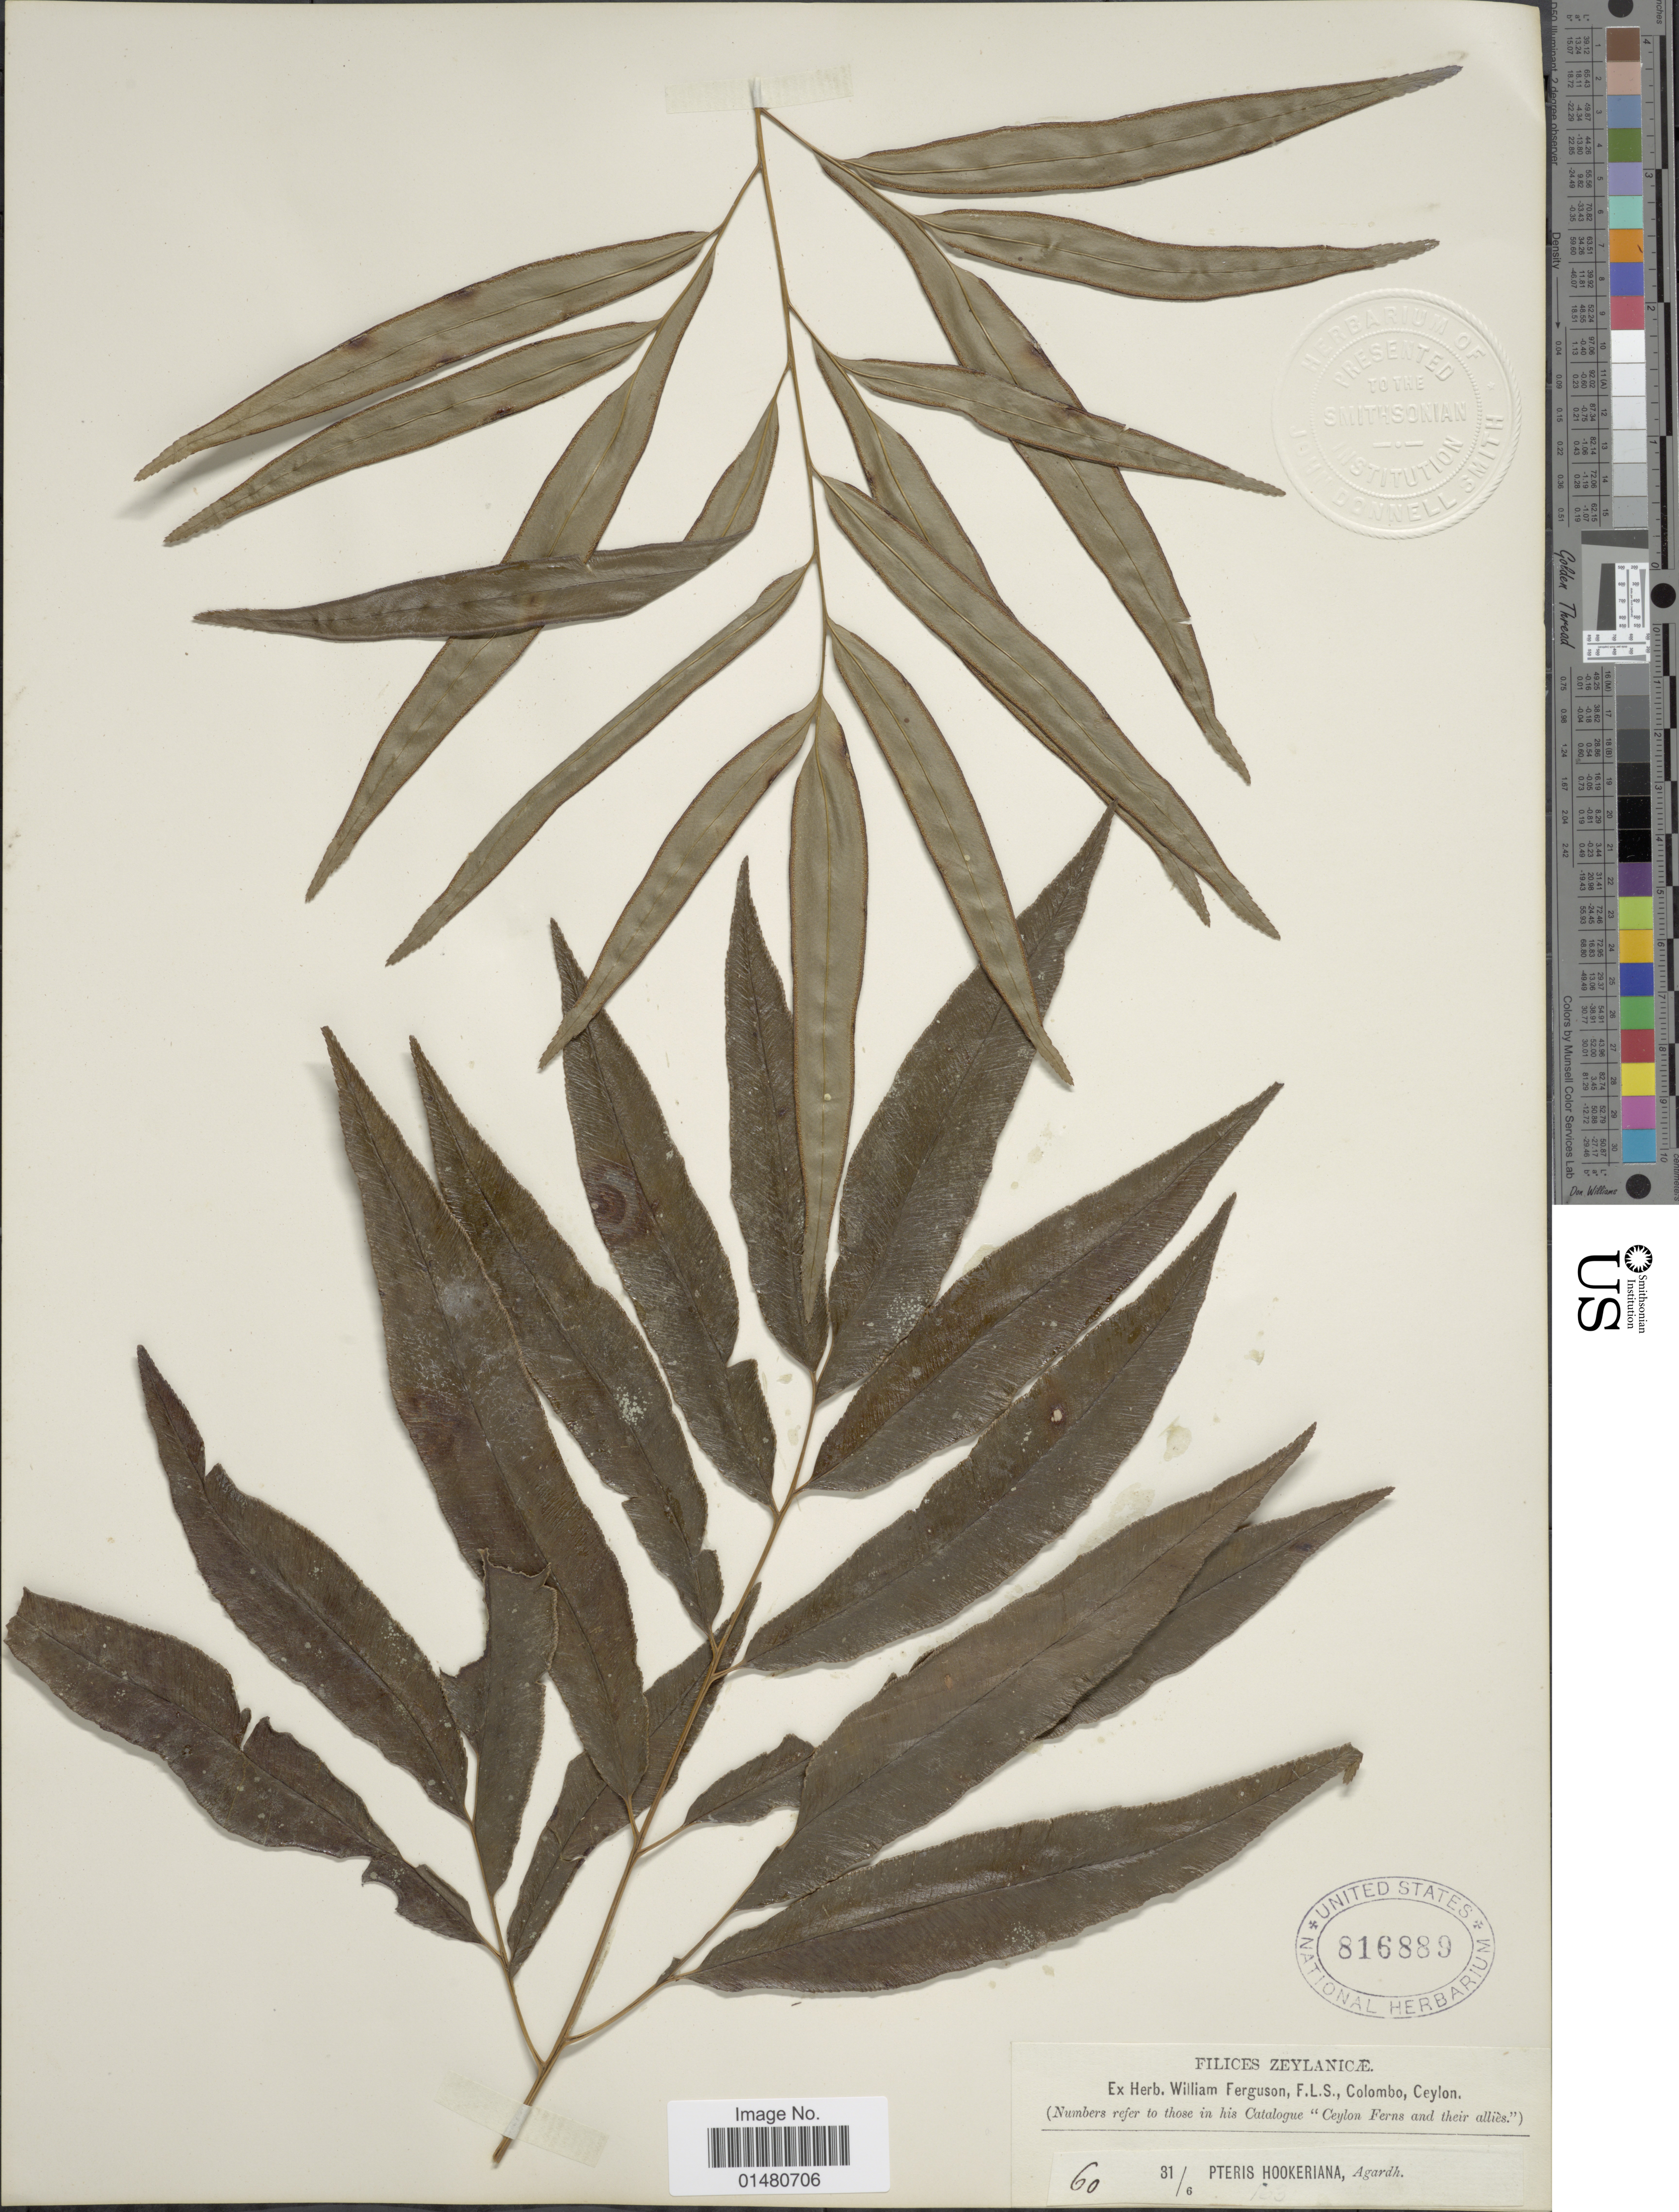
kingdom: Plantae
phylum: Tracheophyta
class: Polypodiopsida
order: Polypodiales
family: Pteridaceae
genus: Pteris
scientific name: Pteris hookeriana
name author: J. Agardh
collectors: ex herb. W. Ferguson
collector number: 60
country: Sri Lanka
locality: Filices Zeylanicæ, Ceylon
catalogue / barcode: US 816889